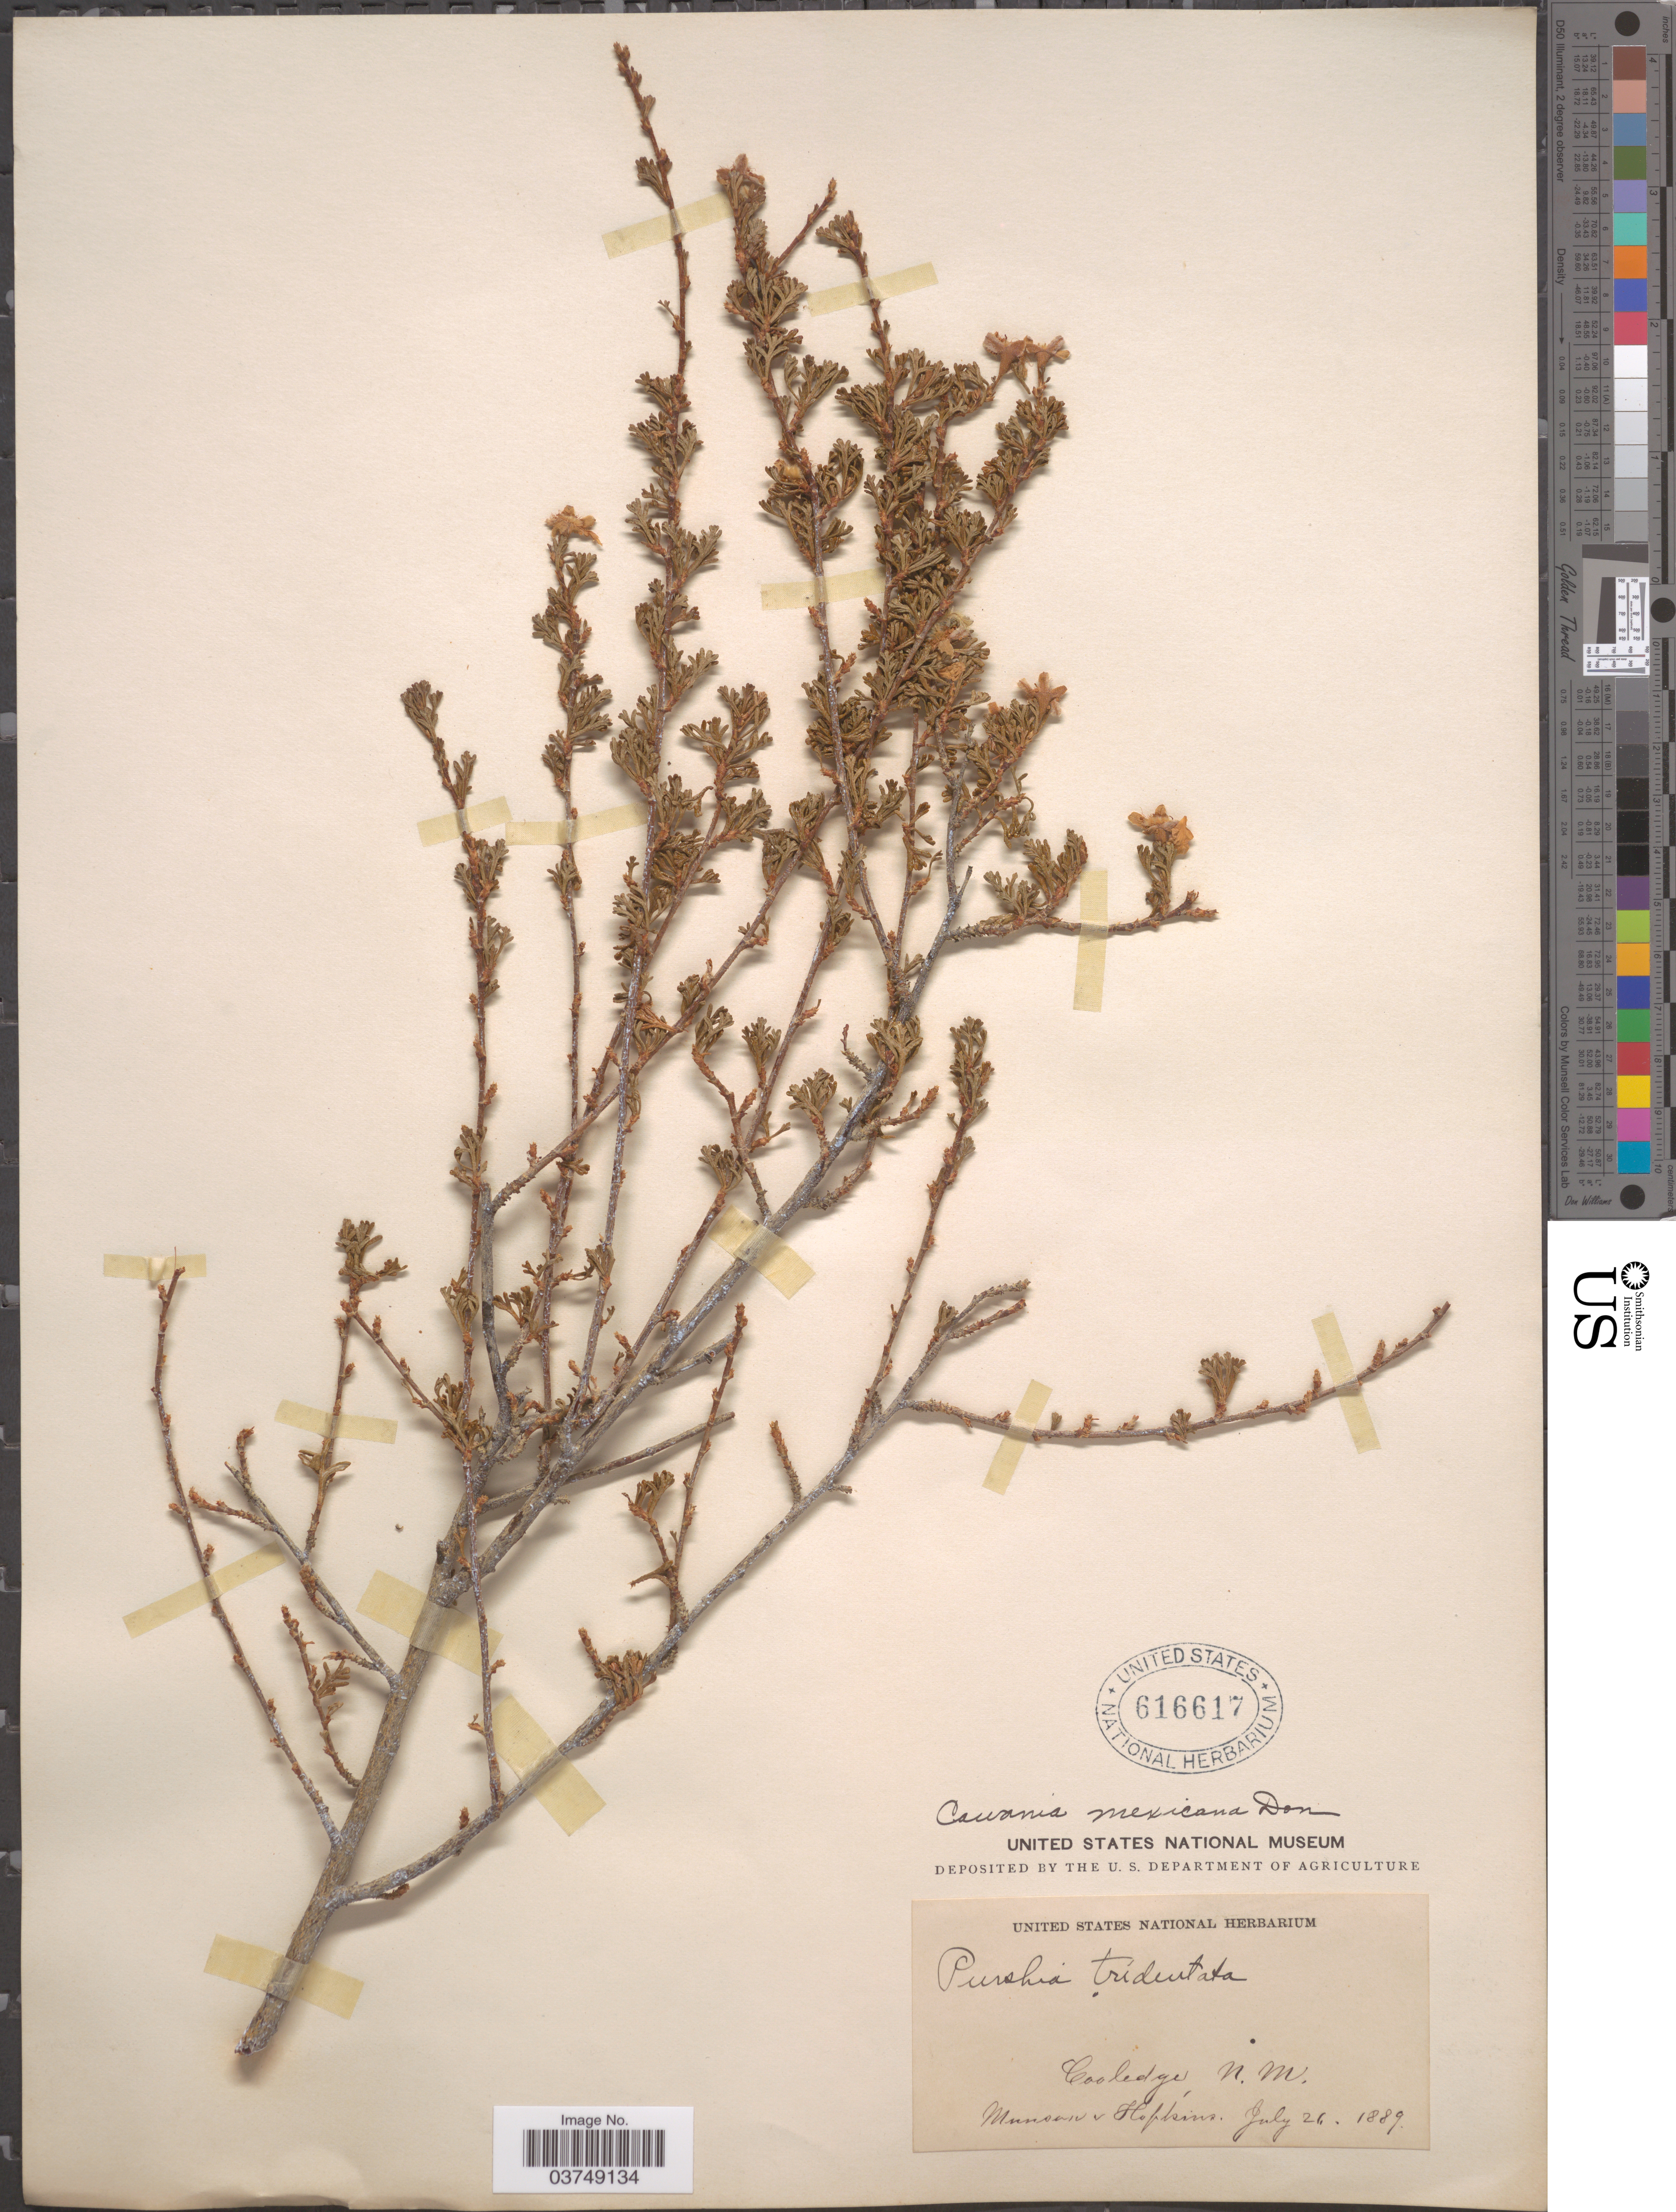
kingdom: Plantae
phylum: Tracheophyta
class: Magnoliopsida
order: Rosales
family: Rosaceae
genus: Purshia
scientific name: Purshia stansburyana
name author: (Torr.) Henrickson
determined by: Strong, Mark T., (BOT), Smithsonian Institution - National Museum of Natural History (UNITED STATES)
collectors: -. Munson & -. Hopkins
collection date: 1889-07-26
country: United States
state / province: New Mexico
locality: Cooledge.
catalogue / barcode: US 616617